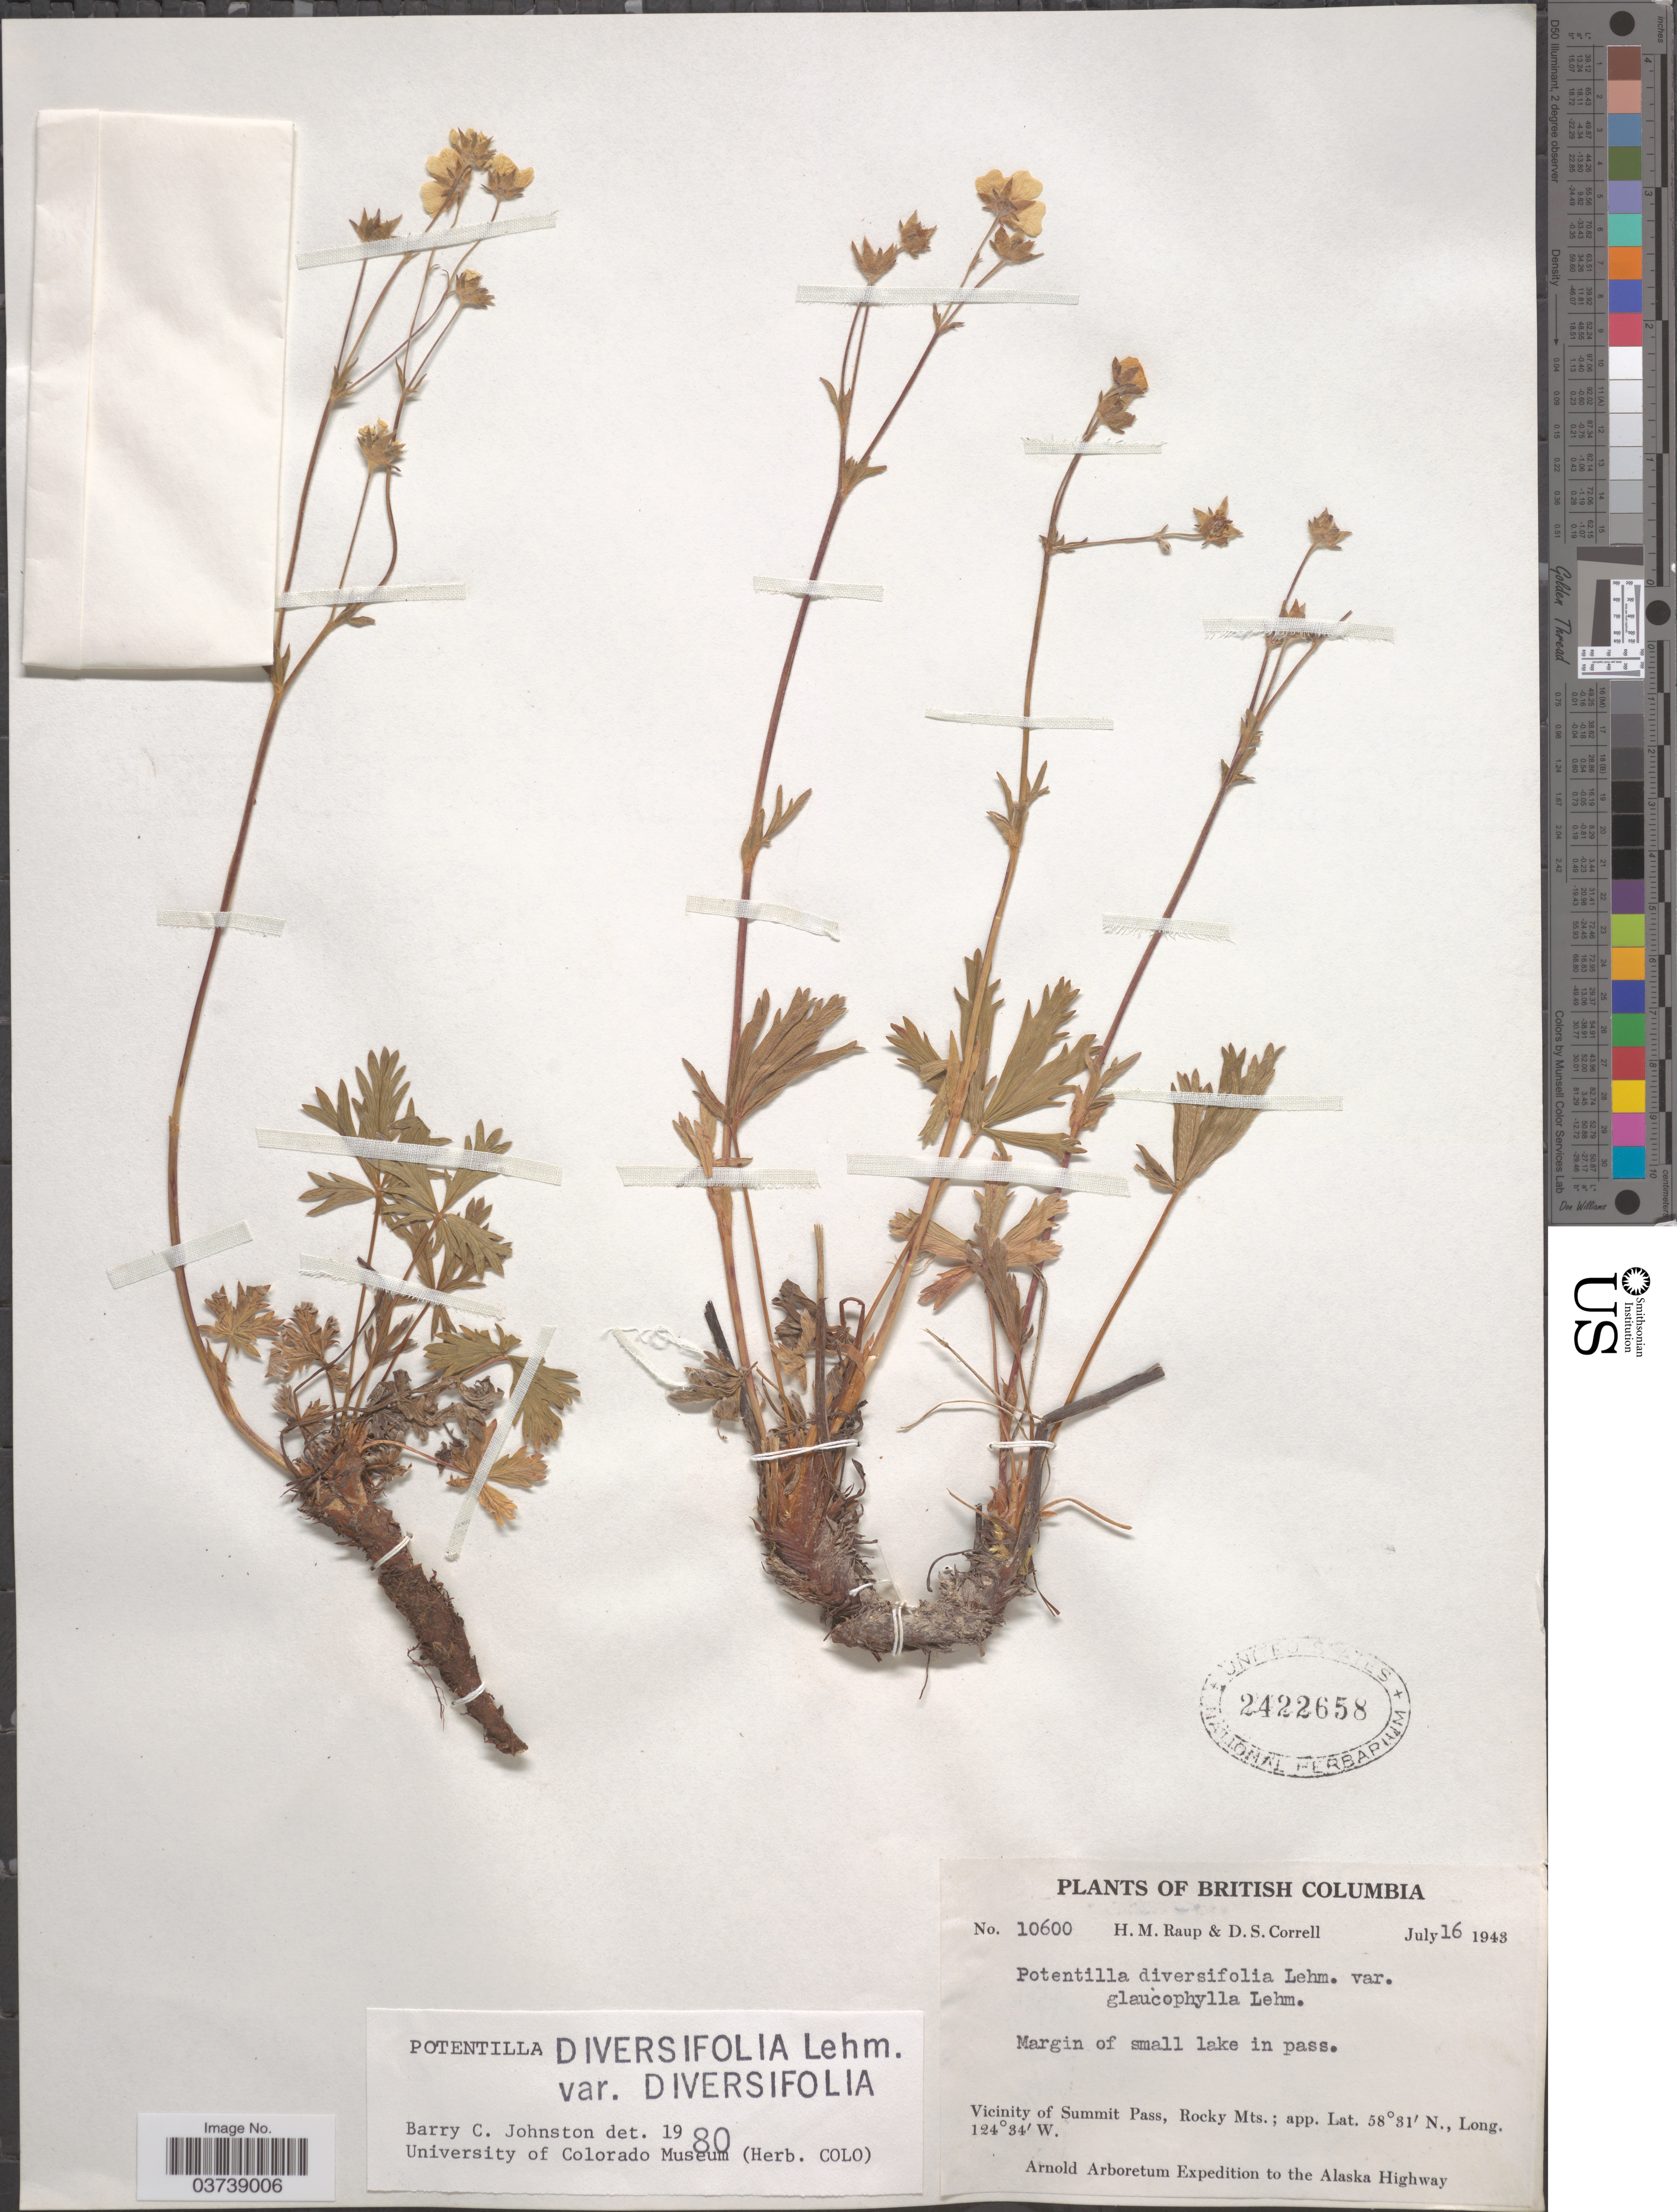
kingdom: Plantae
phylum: Tracheophyta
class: Magnoliopsida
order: Rosales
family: Rosaceae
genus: Potentilla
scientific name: Potentilla diversifolia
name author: Lehm.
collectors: H. Raup & D. S. Correll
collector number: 10600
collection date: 1943-07-16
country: Canada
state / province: British Columbia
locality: Vicinity of Summit Pass, Rocky Mts. The Alaska Highway.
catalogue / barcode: US 2422658